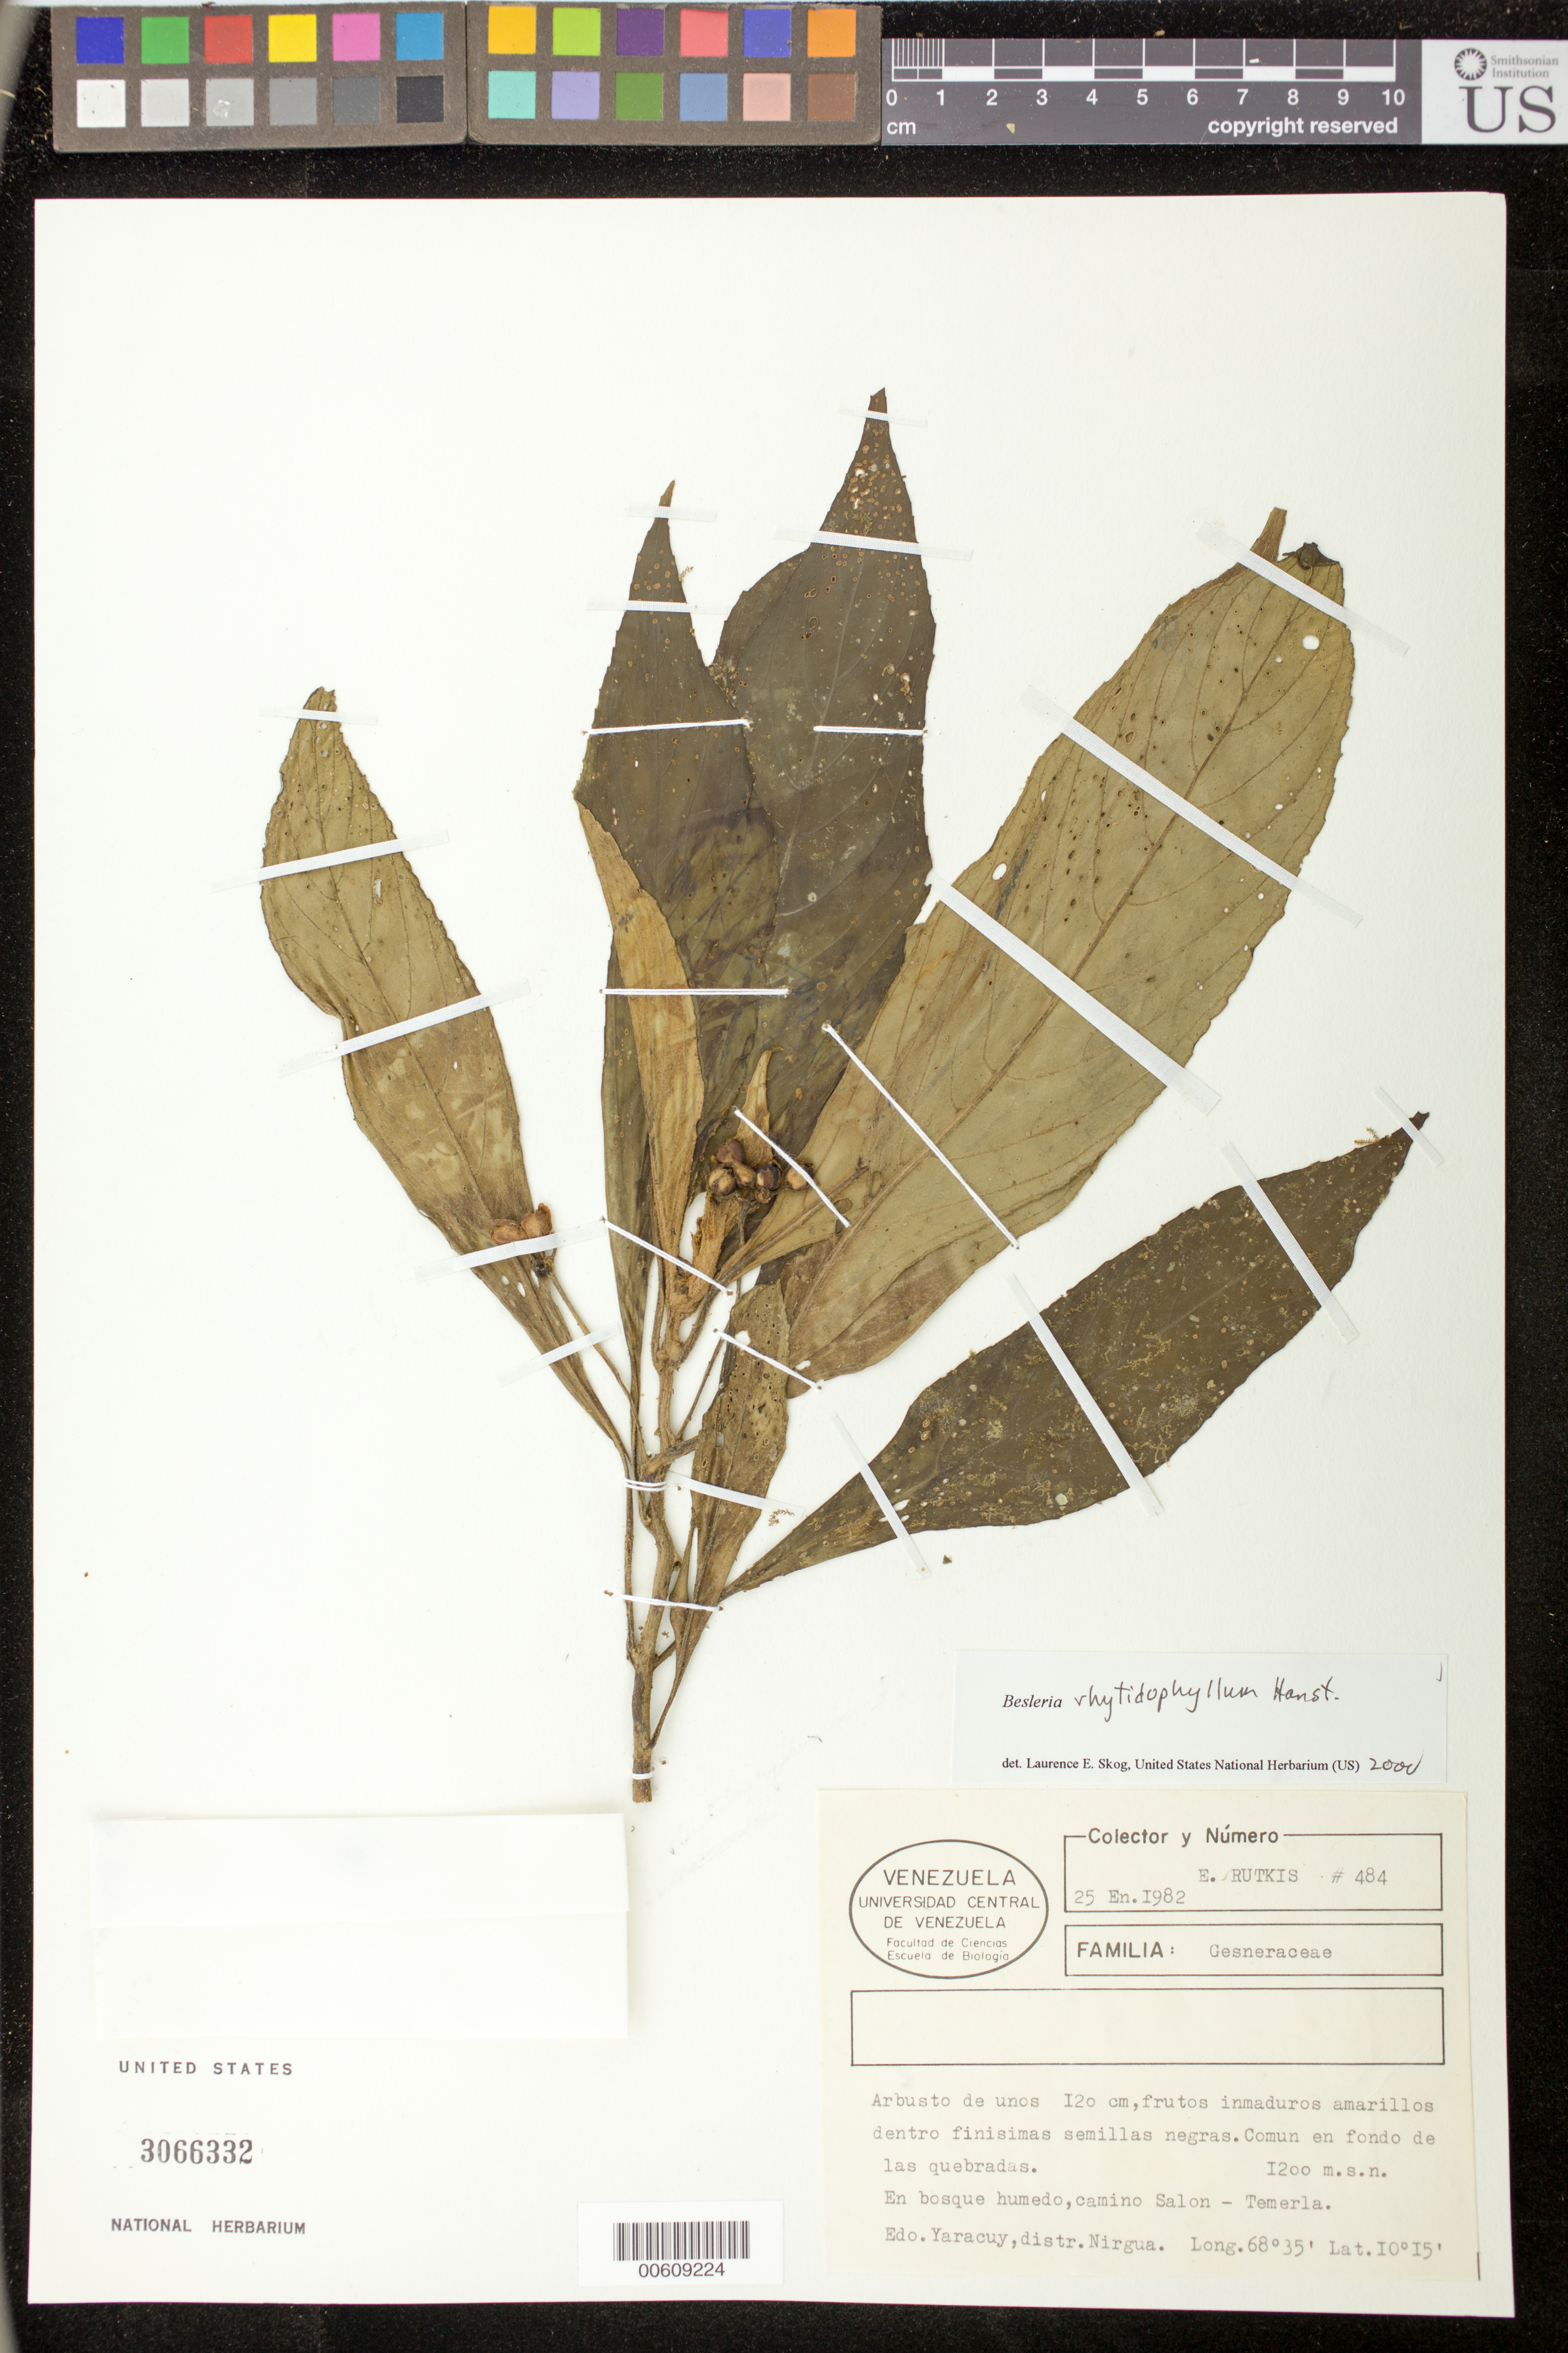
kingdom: Plantae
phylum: Tracheophyta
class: Magnoliopsida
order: Lamiales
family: Gesneriaceae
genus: Besleria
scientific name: Besleria rhytidophyllum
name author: Hanst.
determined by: Skog, Laurence E.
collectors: E. Rutkis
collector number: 484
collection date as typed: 25 Jan 1982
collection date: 1982-01-25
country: Venezuela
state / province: Yaracuy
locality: Distr. Nirgua, Camino Salon - Temerla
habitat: En bosque húmedo; comun en fondo de las quebradas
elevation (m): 1200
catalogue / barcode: US 3066332